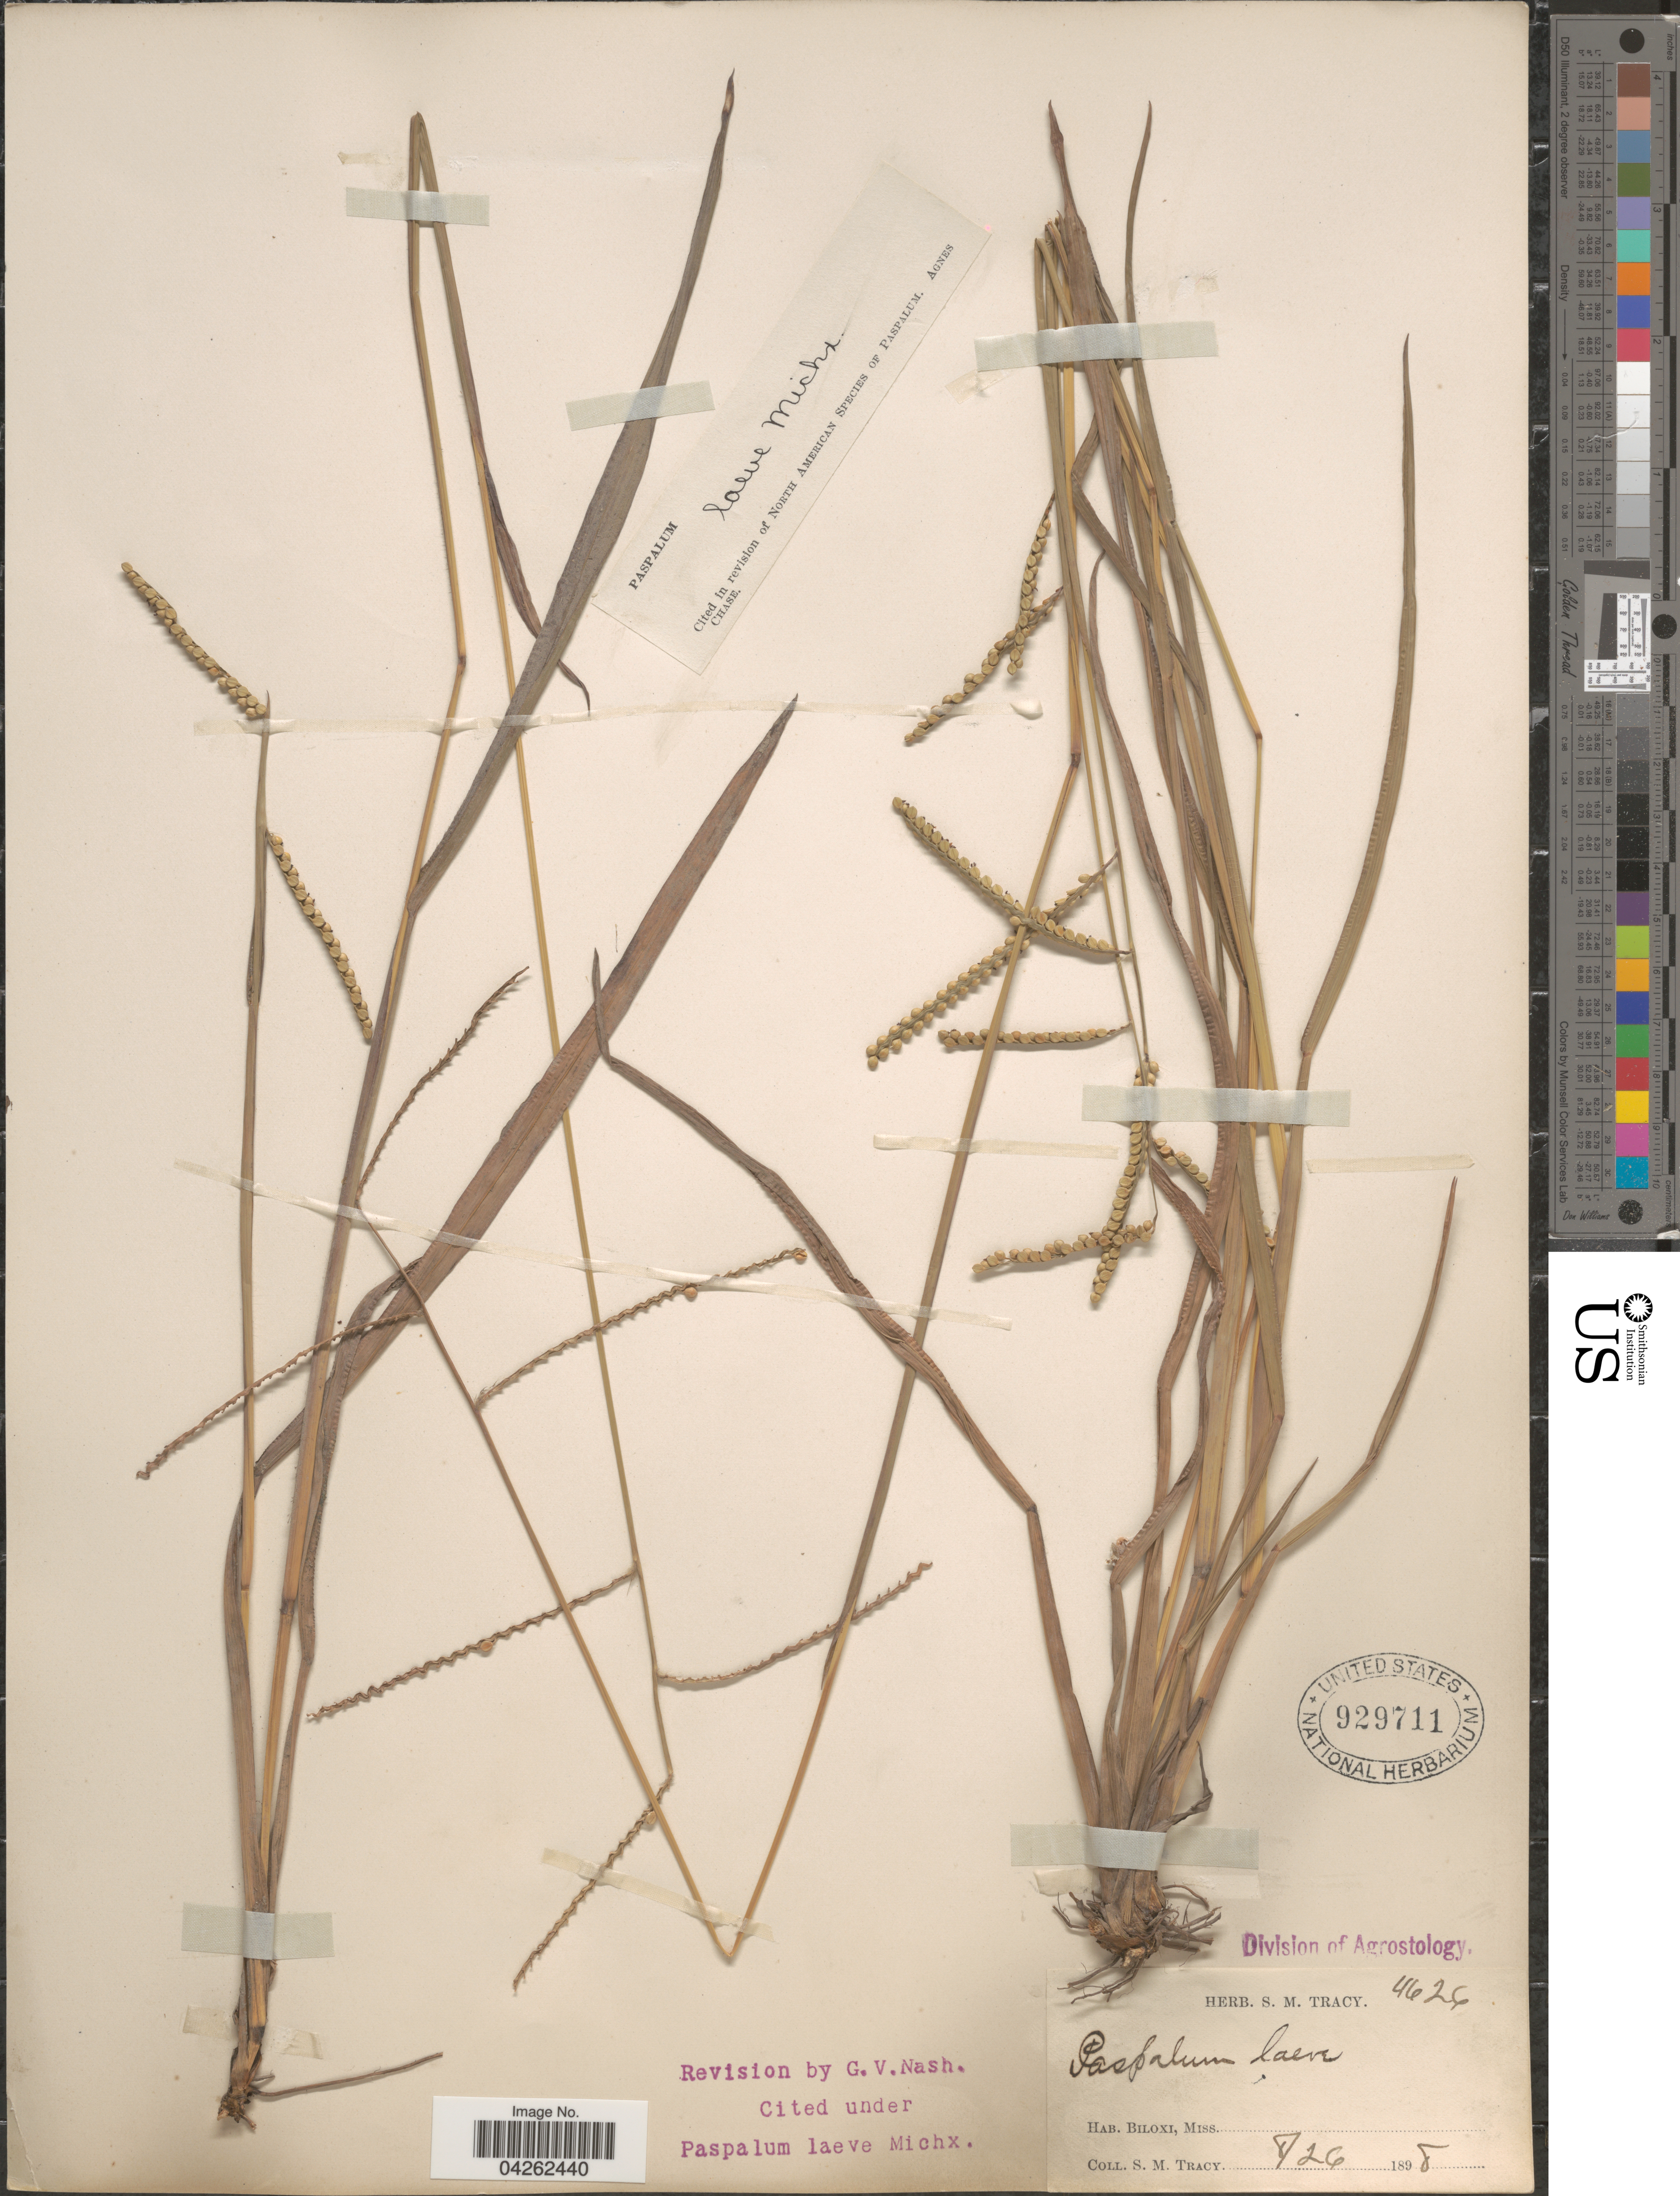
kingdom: Plantae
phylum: Tracheophyta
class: Liliopsida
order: Poales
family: Poaceae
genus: Paspalum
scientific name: Paspalum laeve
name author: Michx.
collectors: S. M. Tracy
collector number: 4626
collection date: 1898-08-26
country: United States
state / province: Mississippi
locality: Biloxi.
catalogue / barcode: US 929711